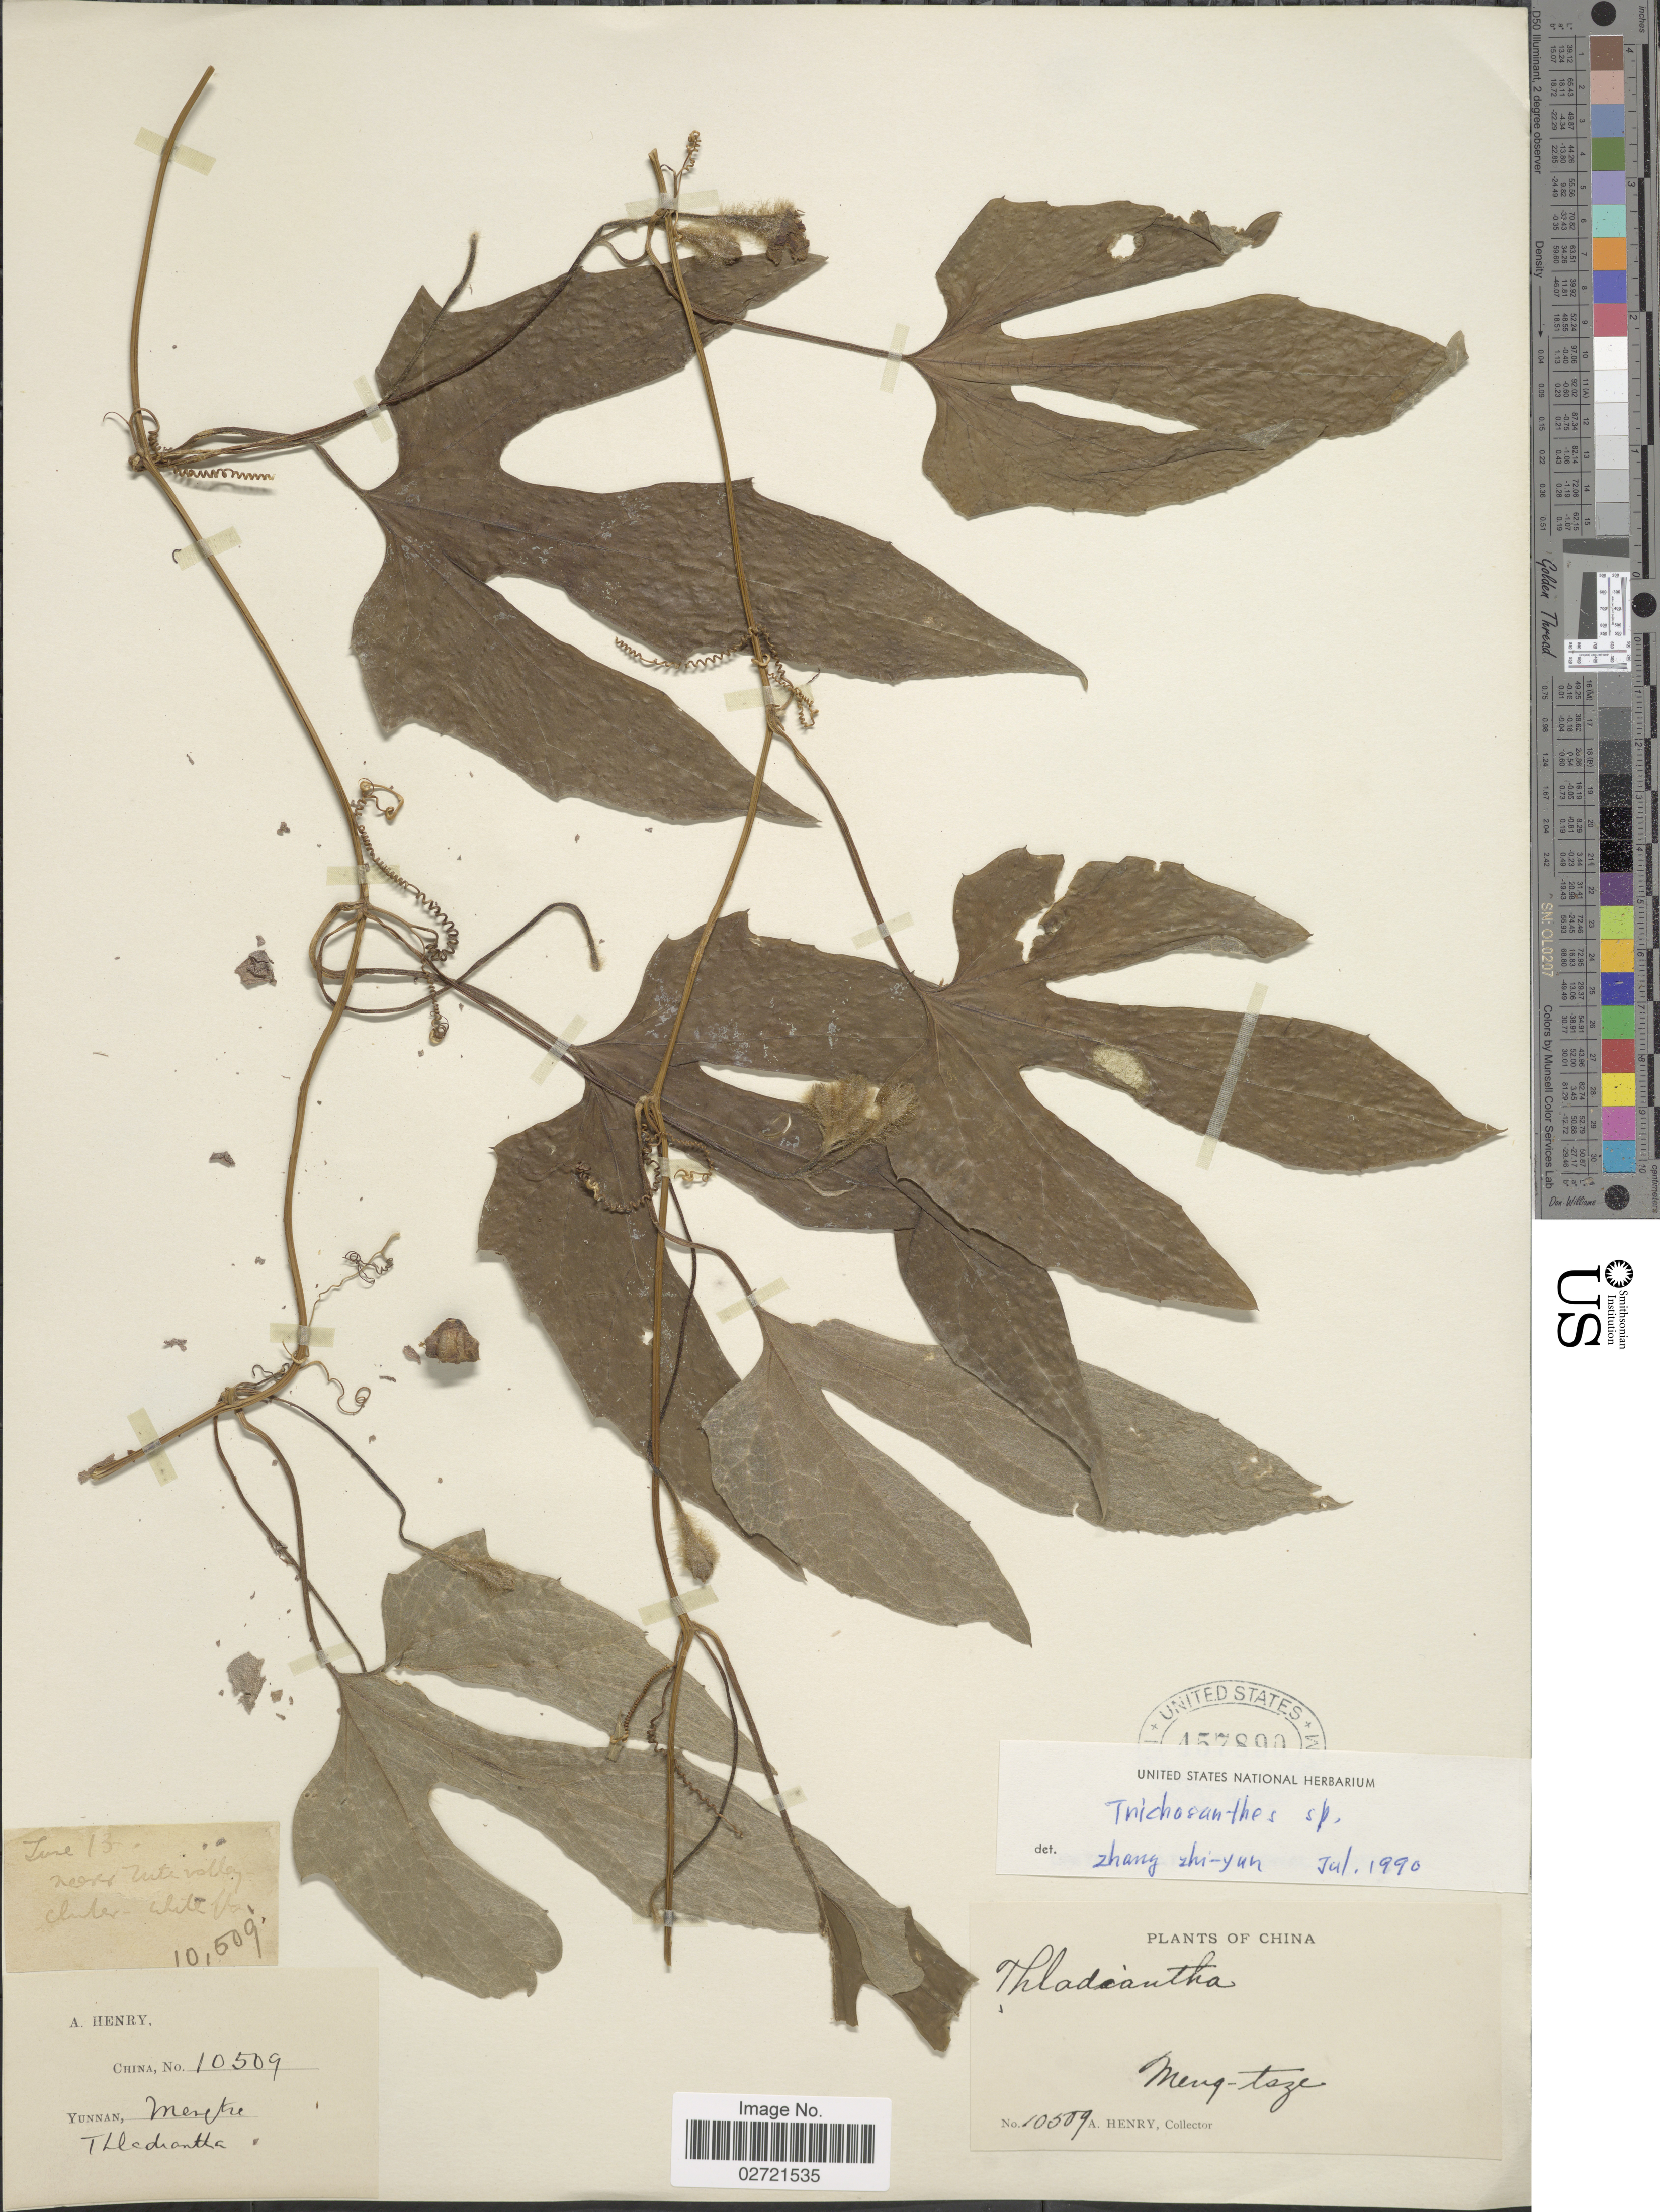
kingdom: Plantae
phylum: Tracheophyta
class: Magnoliopsida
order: Cucurbitales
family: Cucurbitaceae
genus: Trichosanthes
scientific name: Trichosanthes sp.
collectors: A. Henry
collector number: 10509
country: China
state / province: Yunnan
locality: Yunnan, Mengtze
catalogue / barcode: US 457890